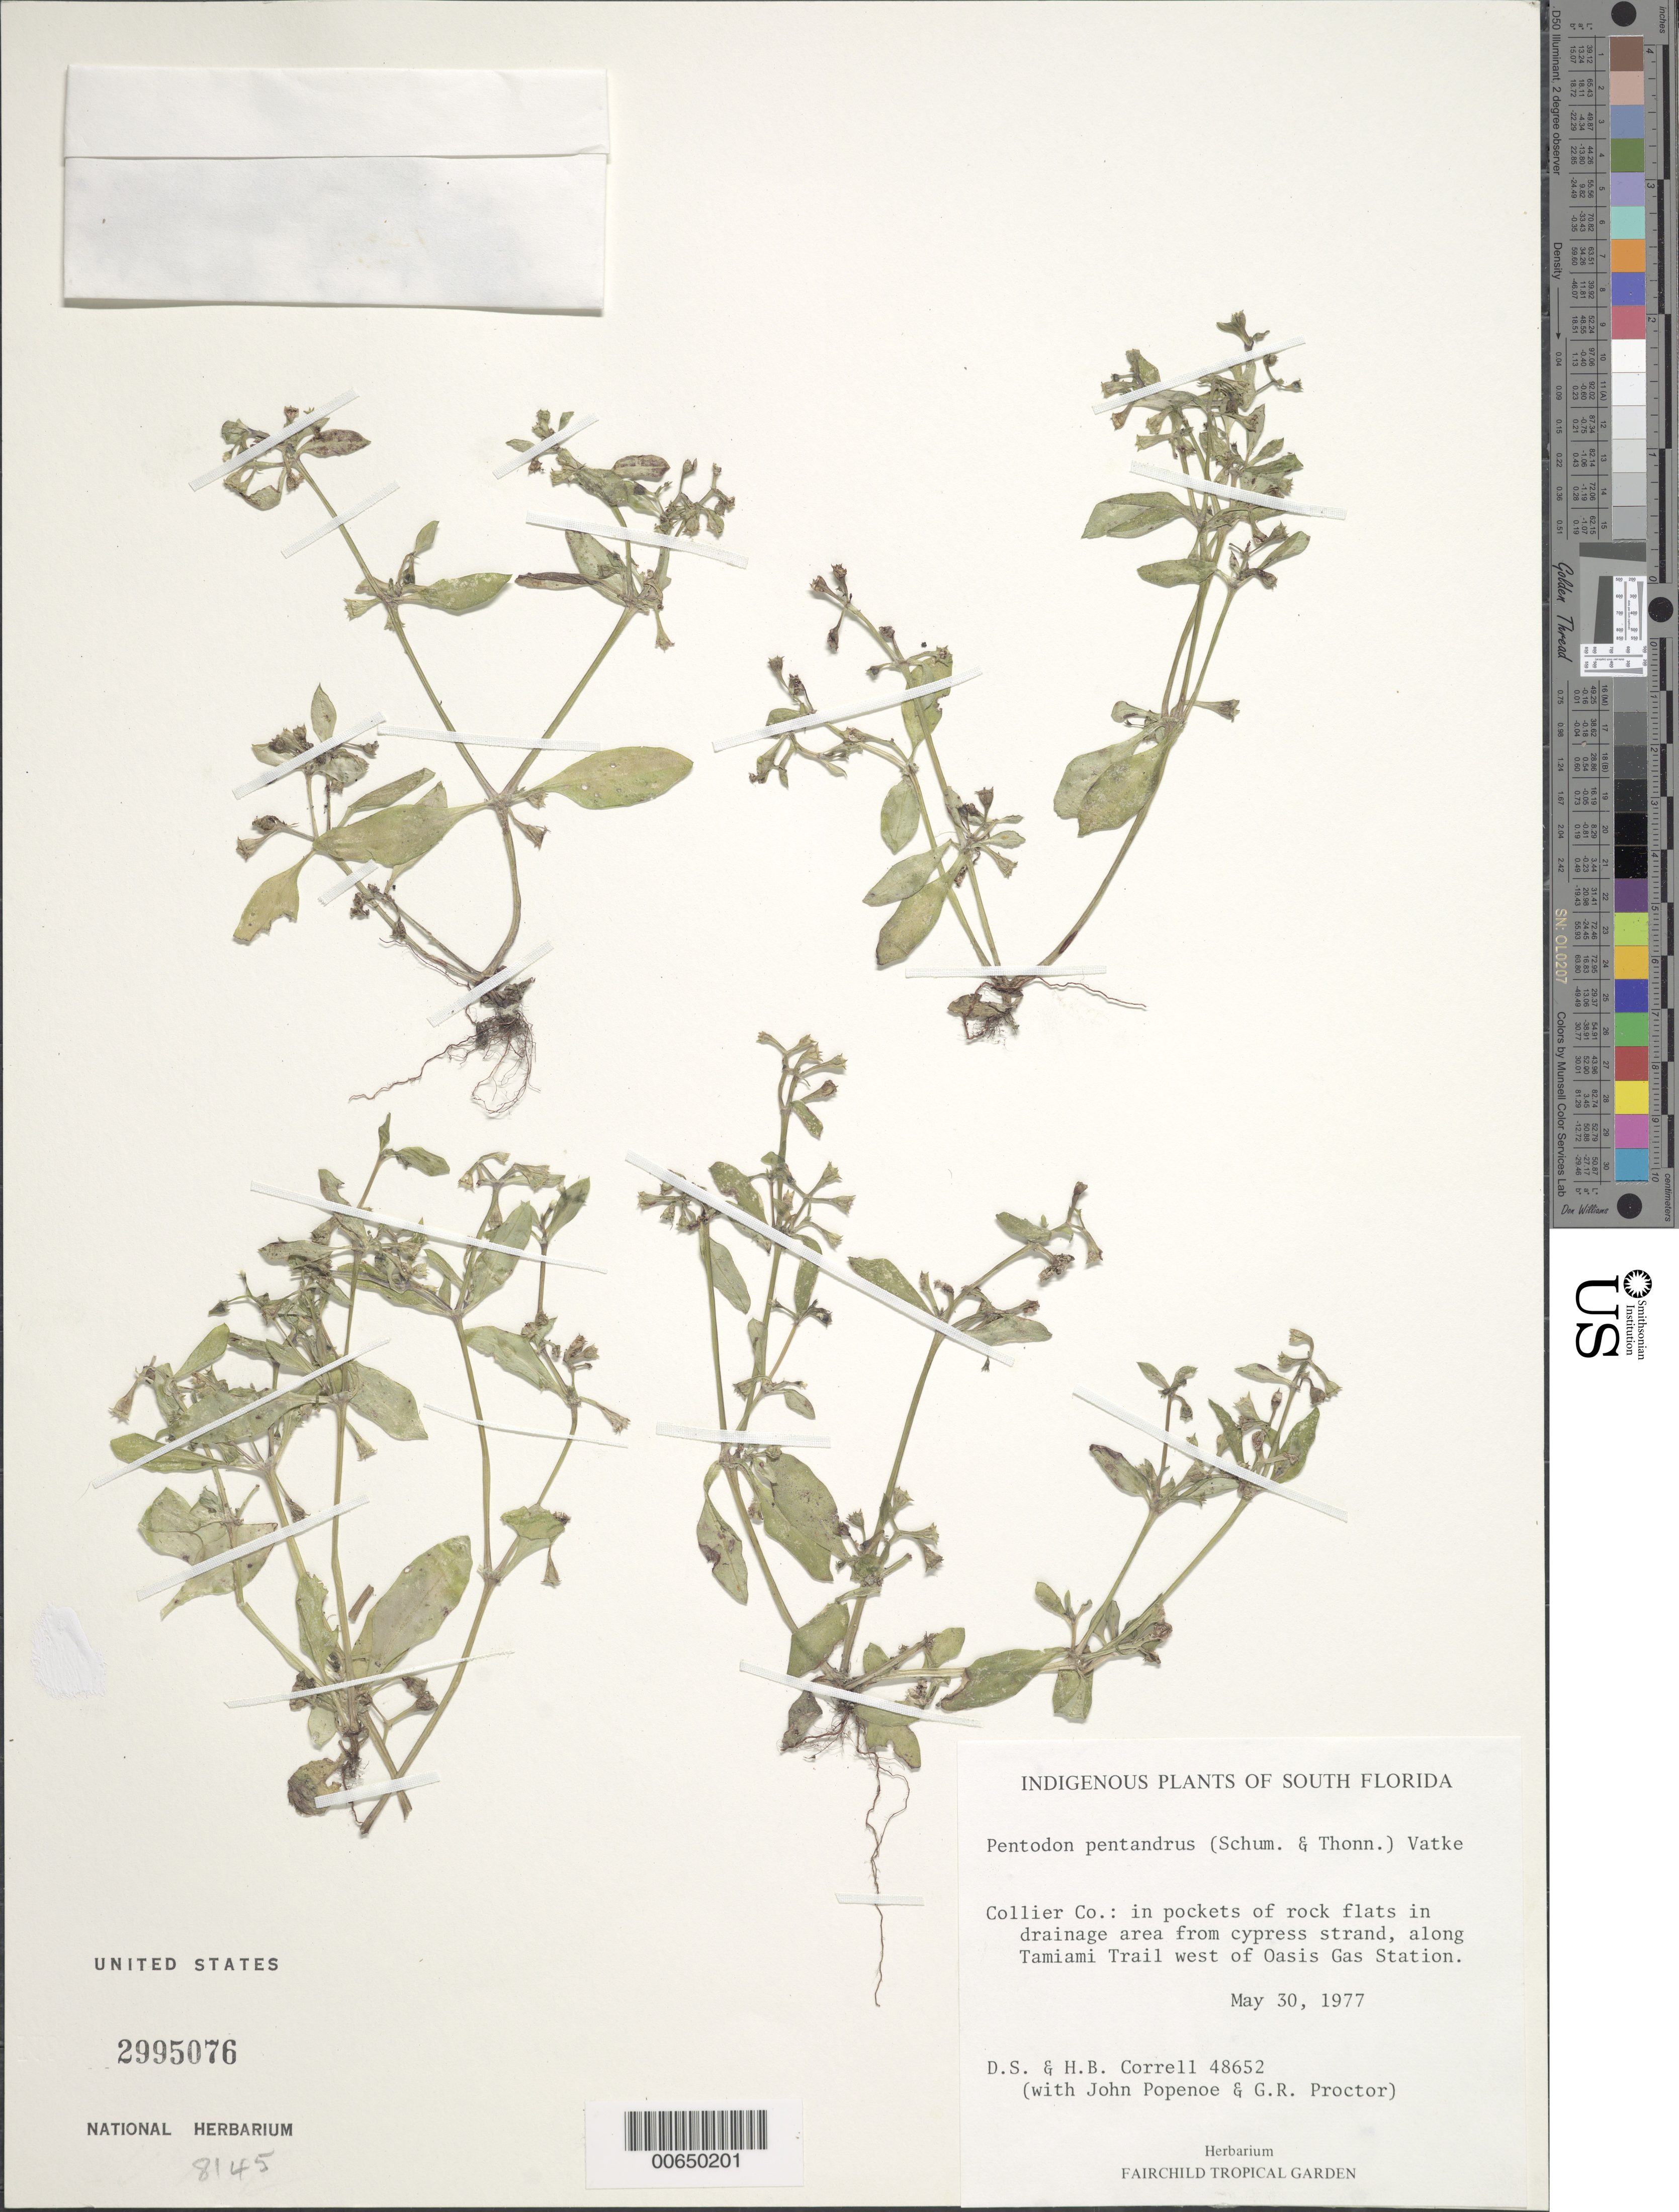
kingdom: Plantae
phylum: Tracheophyta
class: Magnoliopsida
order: Gentianales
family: Rubiaceae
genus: Pentodon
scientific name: Pentodon pentandrus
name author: (Schumach. & Thonn.) Vatke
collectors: D. S. Correll, H. Correll, J. Popenoe & G. R. Proctor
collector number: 48652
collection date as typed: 30 May 1977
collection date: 1977-05-30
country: United States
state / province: Florida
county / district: Collier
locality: From Cypress Strand, along Tamiami Trail W of Oasis Gas Station.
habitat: In pockets of rock flats in drainge area.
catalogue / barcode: US 2995076